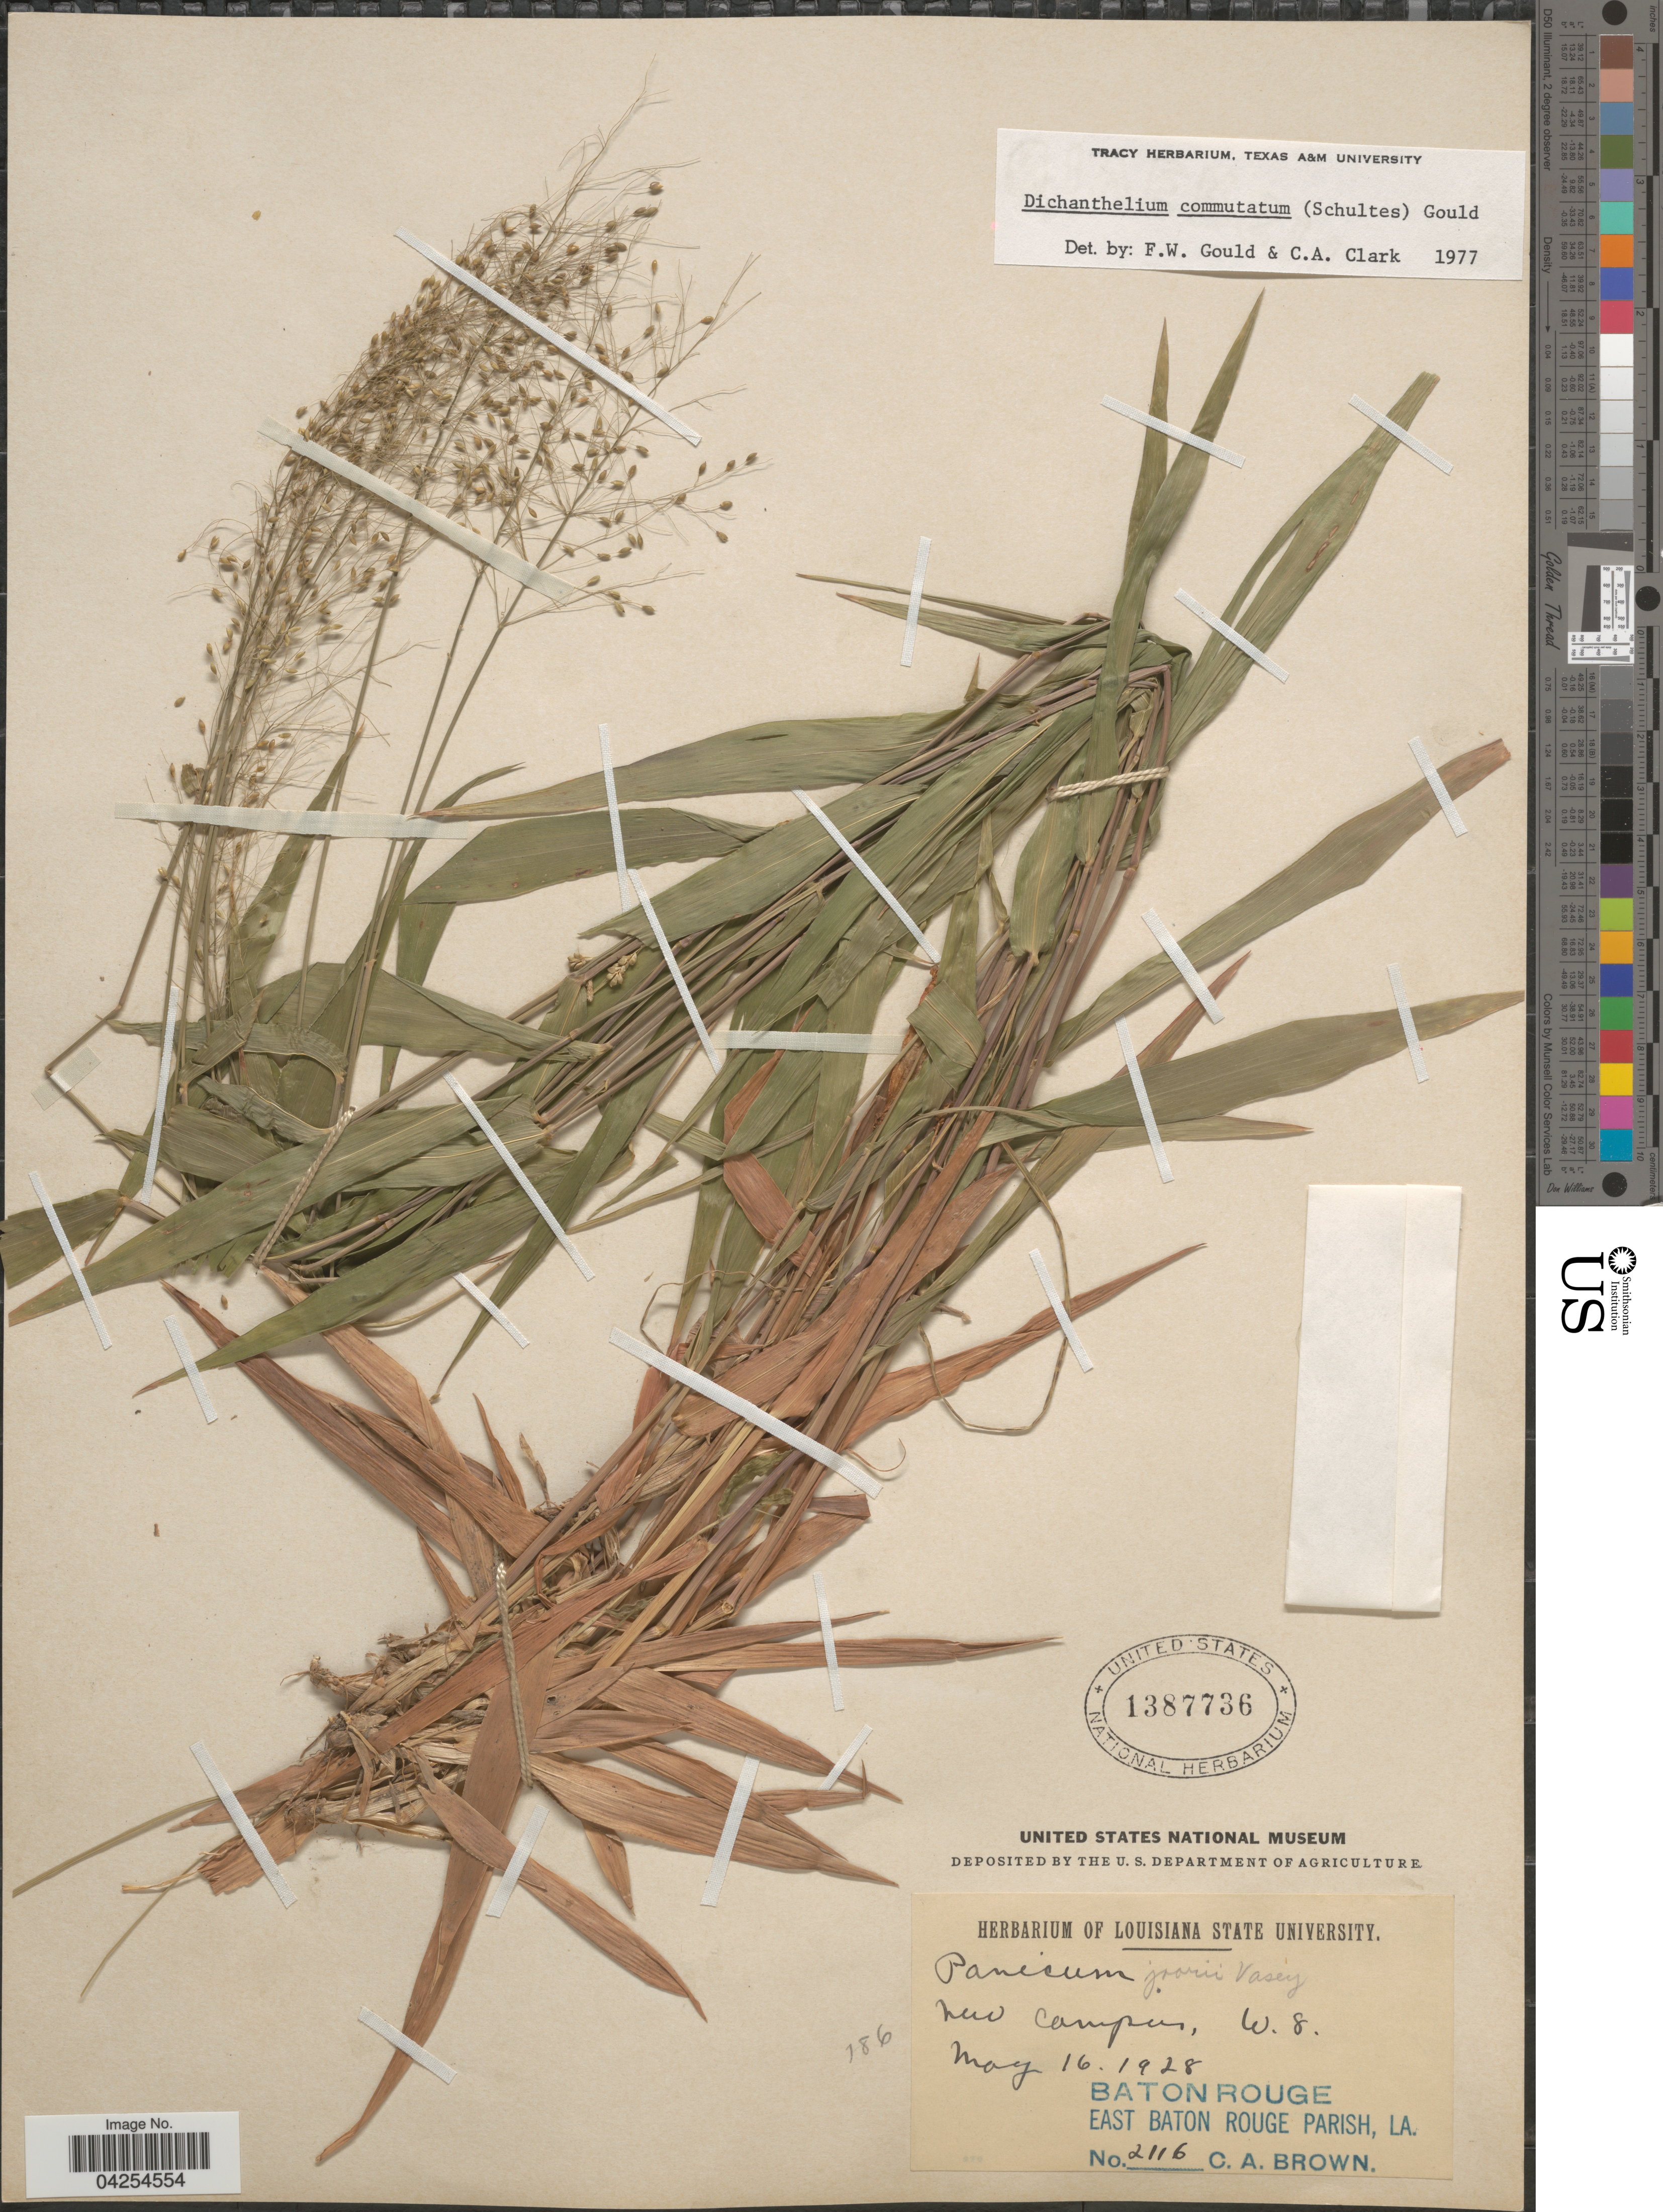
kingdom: Plantae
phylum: Tracheophyta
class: Liliopsida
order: Poales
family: Poaceae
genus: Dichanthelium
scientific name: Dichanthelium commutatum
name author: (Schult.) Gould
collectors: C. A. Brown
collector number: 2116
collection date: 1928-05-16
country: United States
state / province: Louisiana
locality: Near Campus, W.S. Batonrouge. East Baton Rouge Parish.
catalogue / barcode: US 1387736